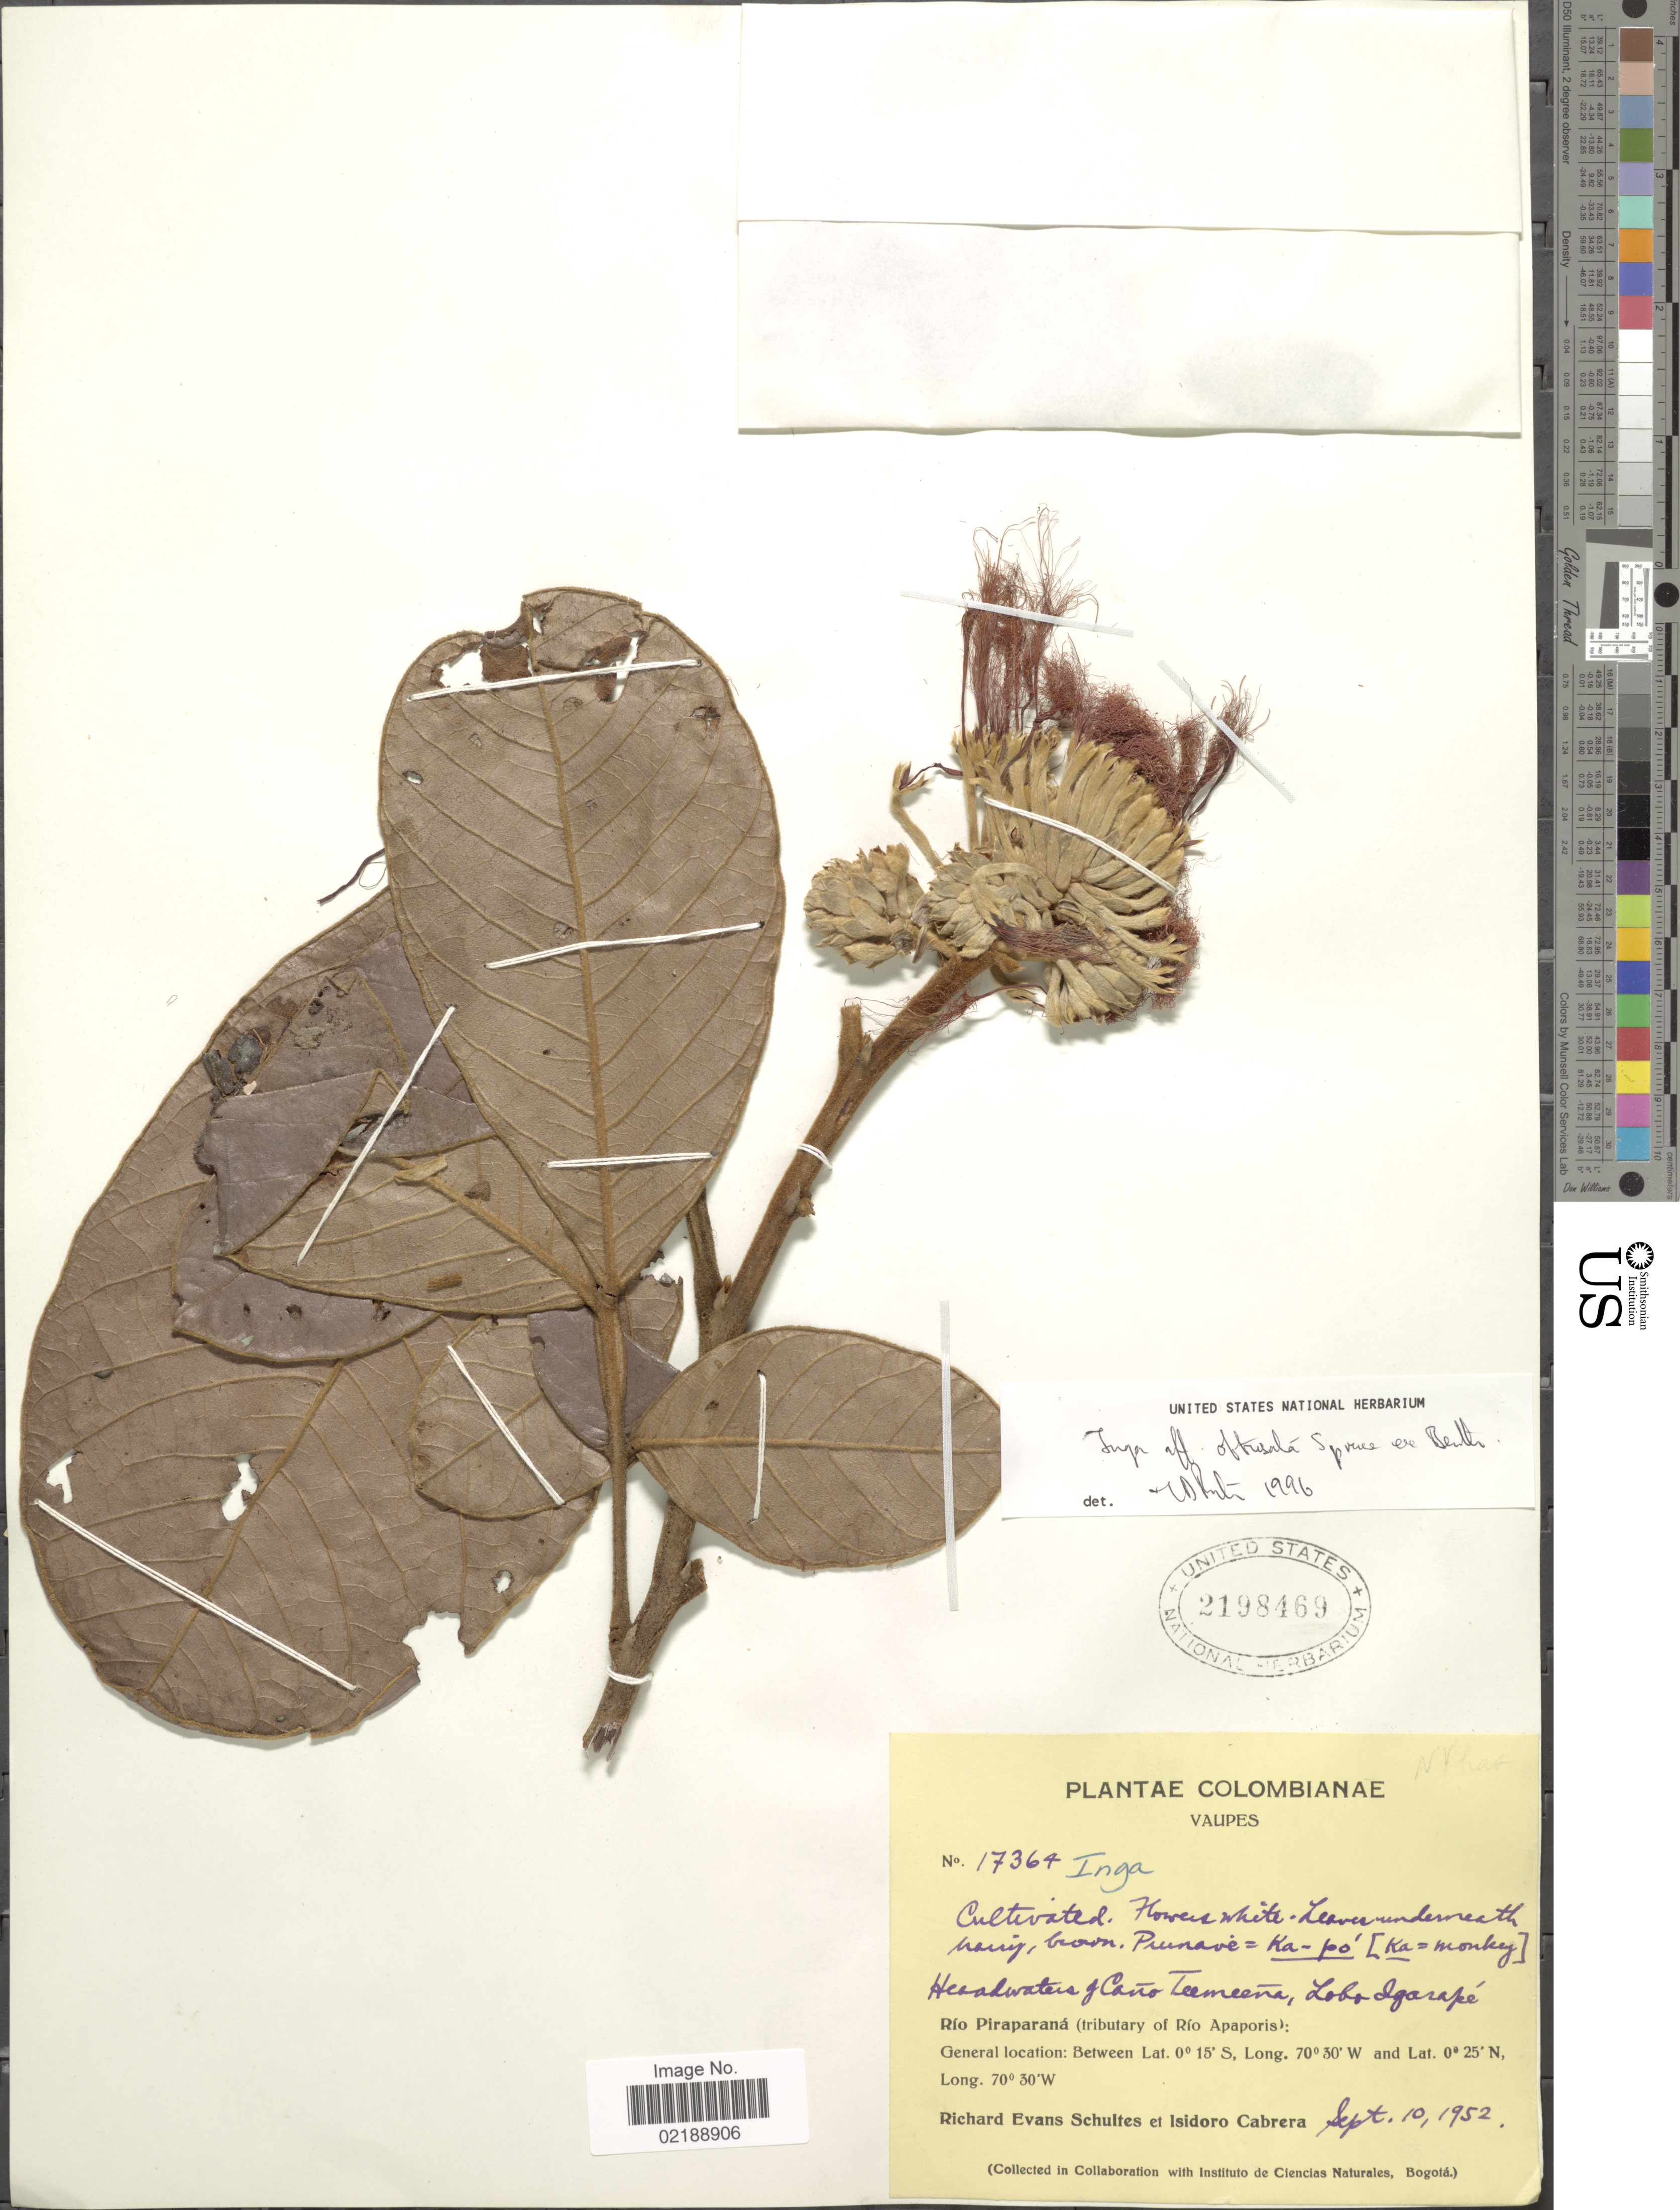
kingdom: Plantae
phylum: Tracheophyta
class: Magnoliopsida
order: Fabales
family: Fabaceae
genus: Inga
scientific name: Inga obtusata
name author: Spruce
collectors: R. E. Schultes & I. Cabrera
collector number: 17364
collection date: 1952-09-10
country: Colombia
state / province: Amazônas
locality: Headwaters of Caño Teemeena, Lobo Igarapé, Río Piraparaná (tributary of río Apaporis)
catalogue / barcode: US 2198469